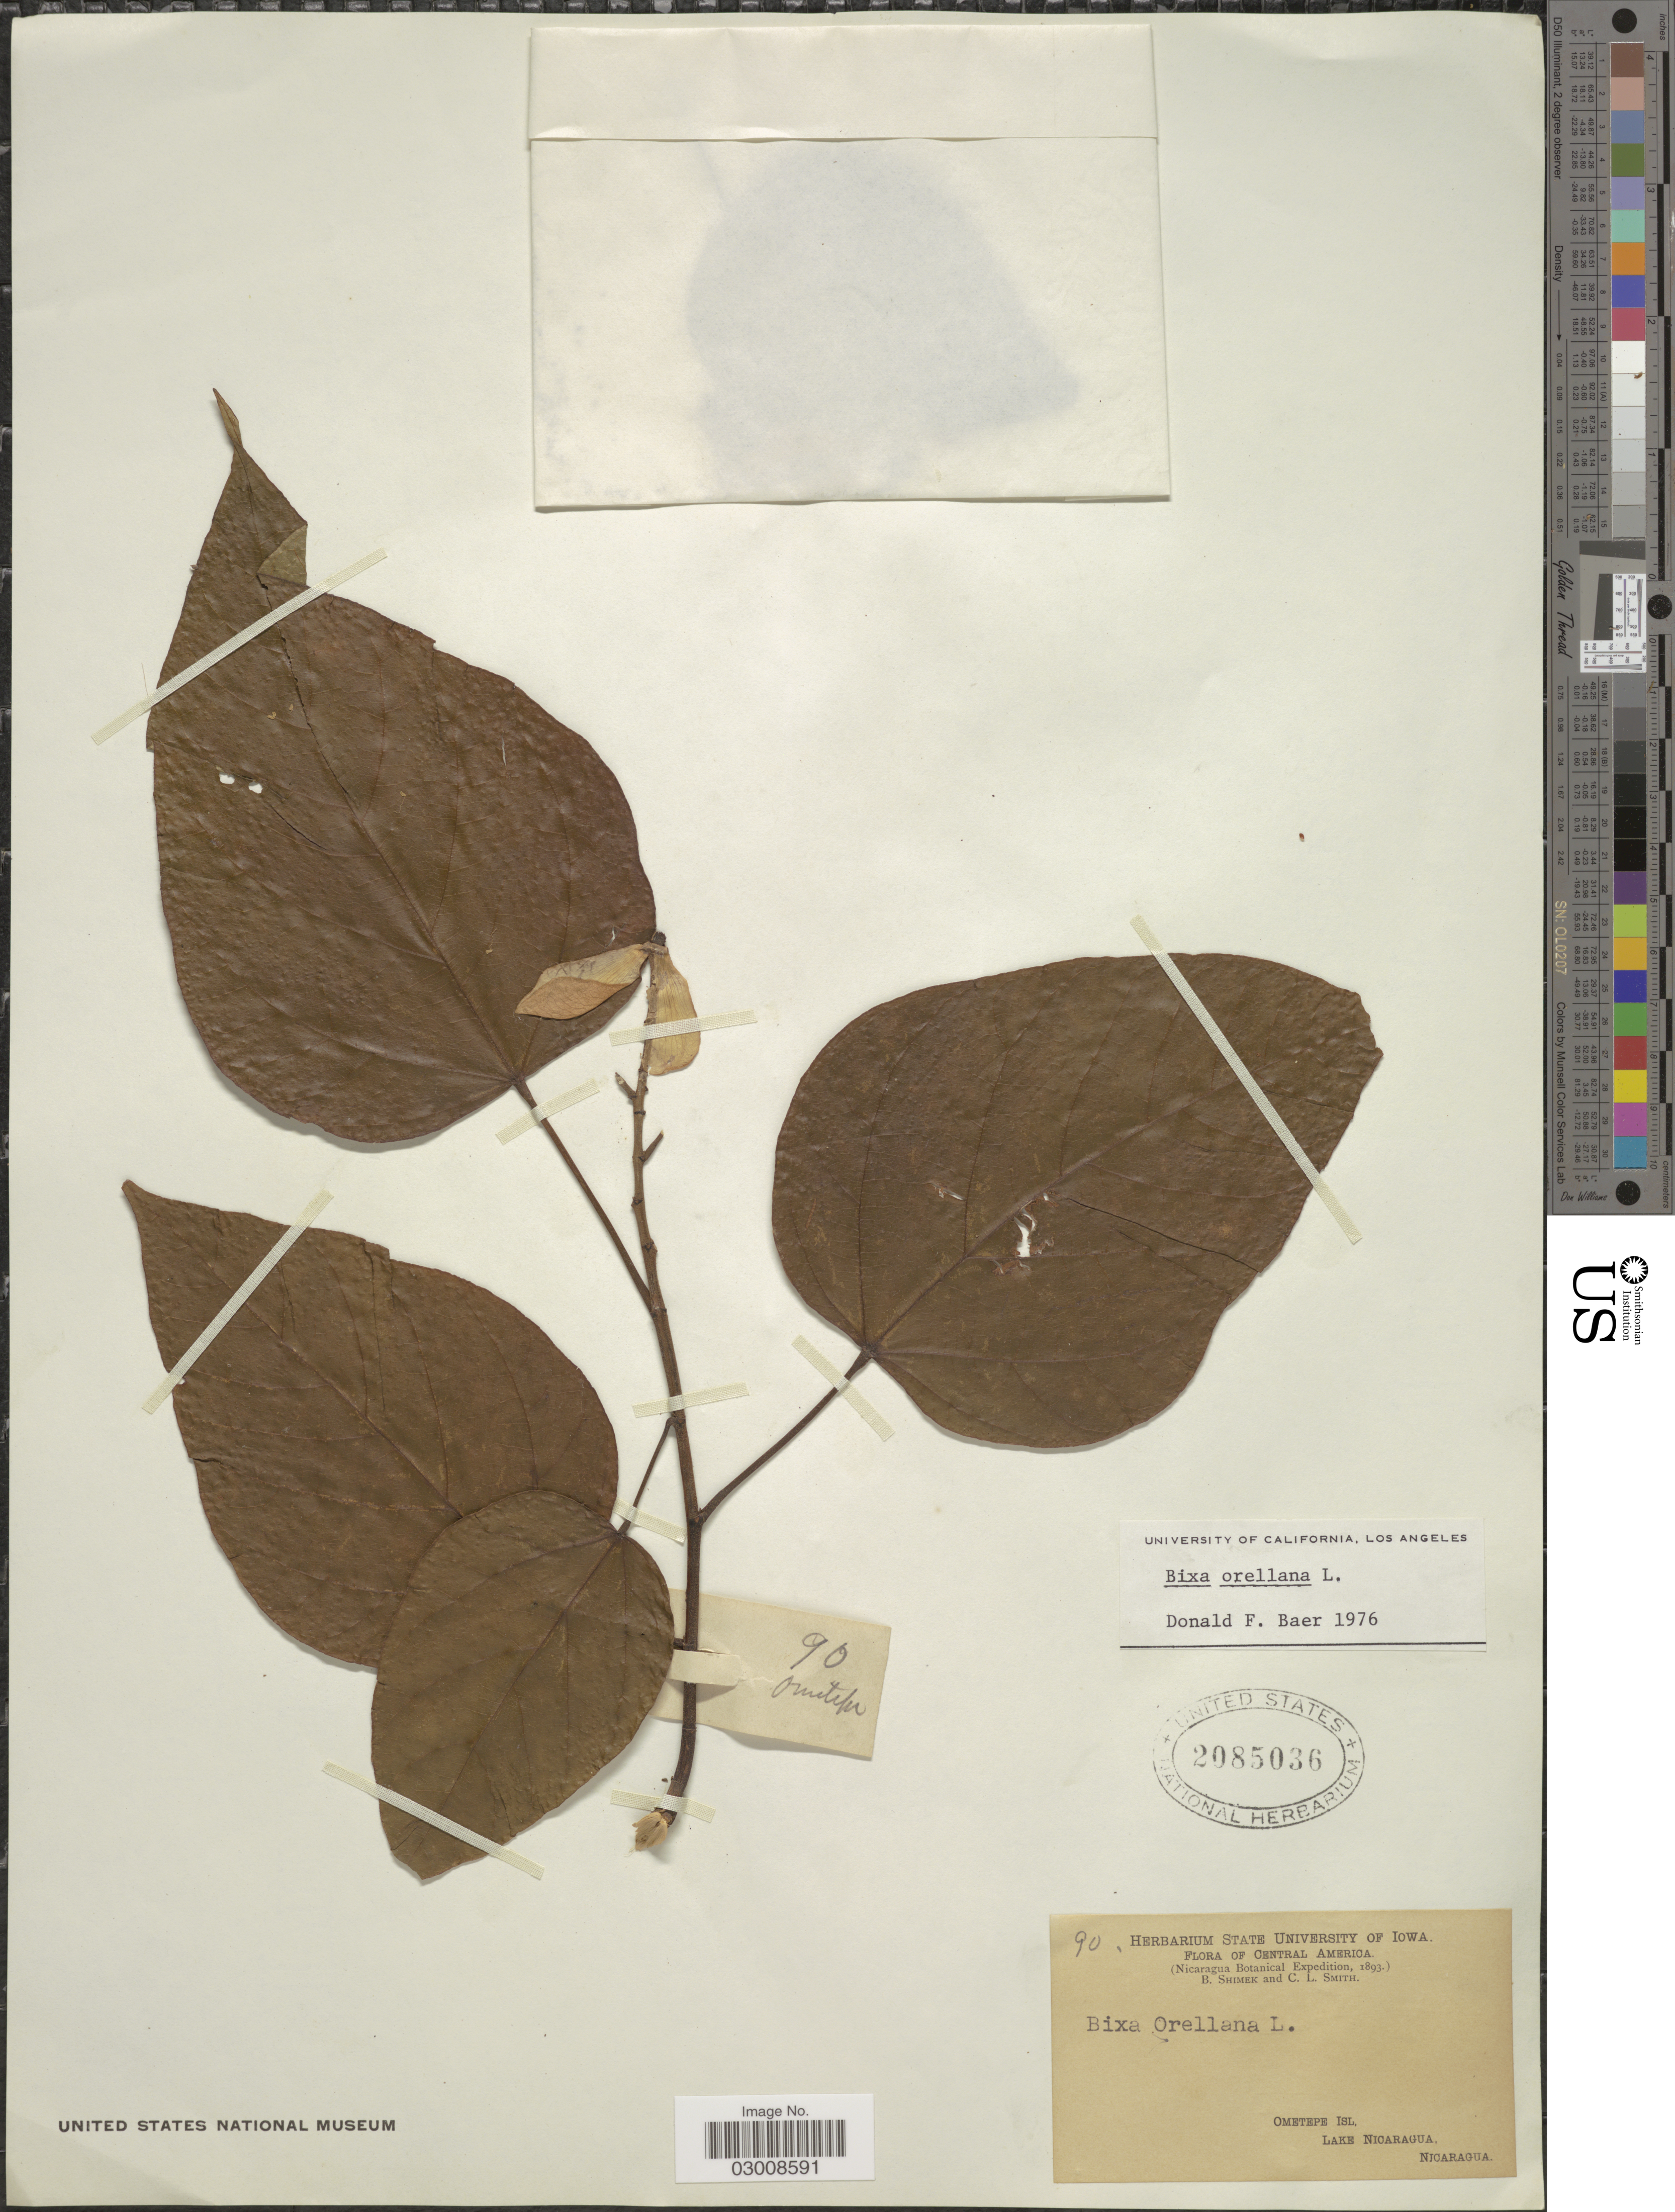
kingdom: Plantae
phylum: Tracheophyta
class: Magnoliopsida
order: Malvales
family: Bixaceae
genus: Bixa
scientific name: Bixa orellana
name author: L.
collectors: B. Shimek & C. L. Smith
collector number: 90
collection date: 1893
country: Nicaragua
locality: Ometepe Isl., Lake Nicaragua.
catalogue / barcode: US 2085036